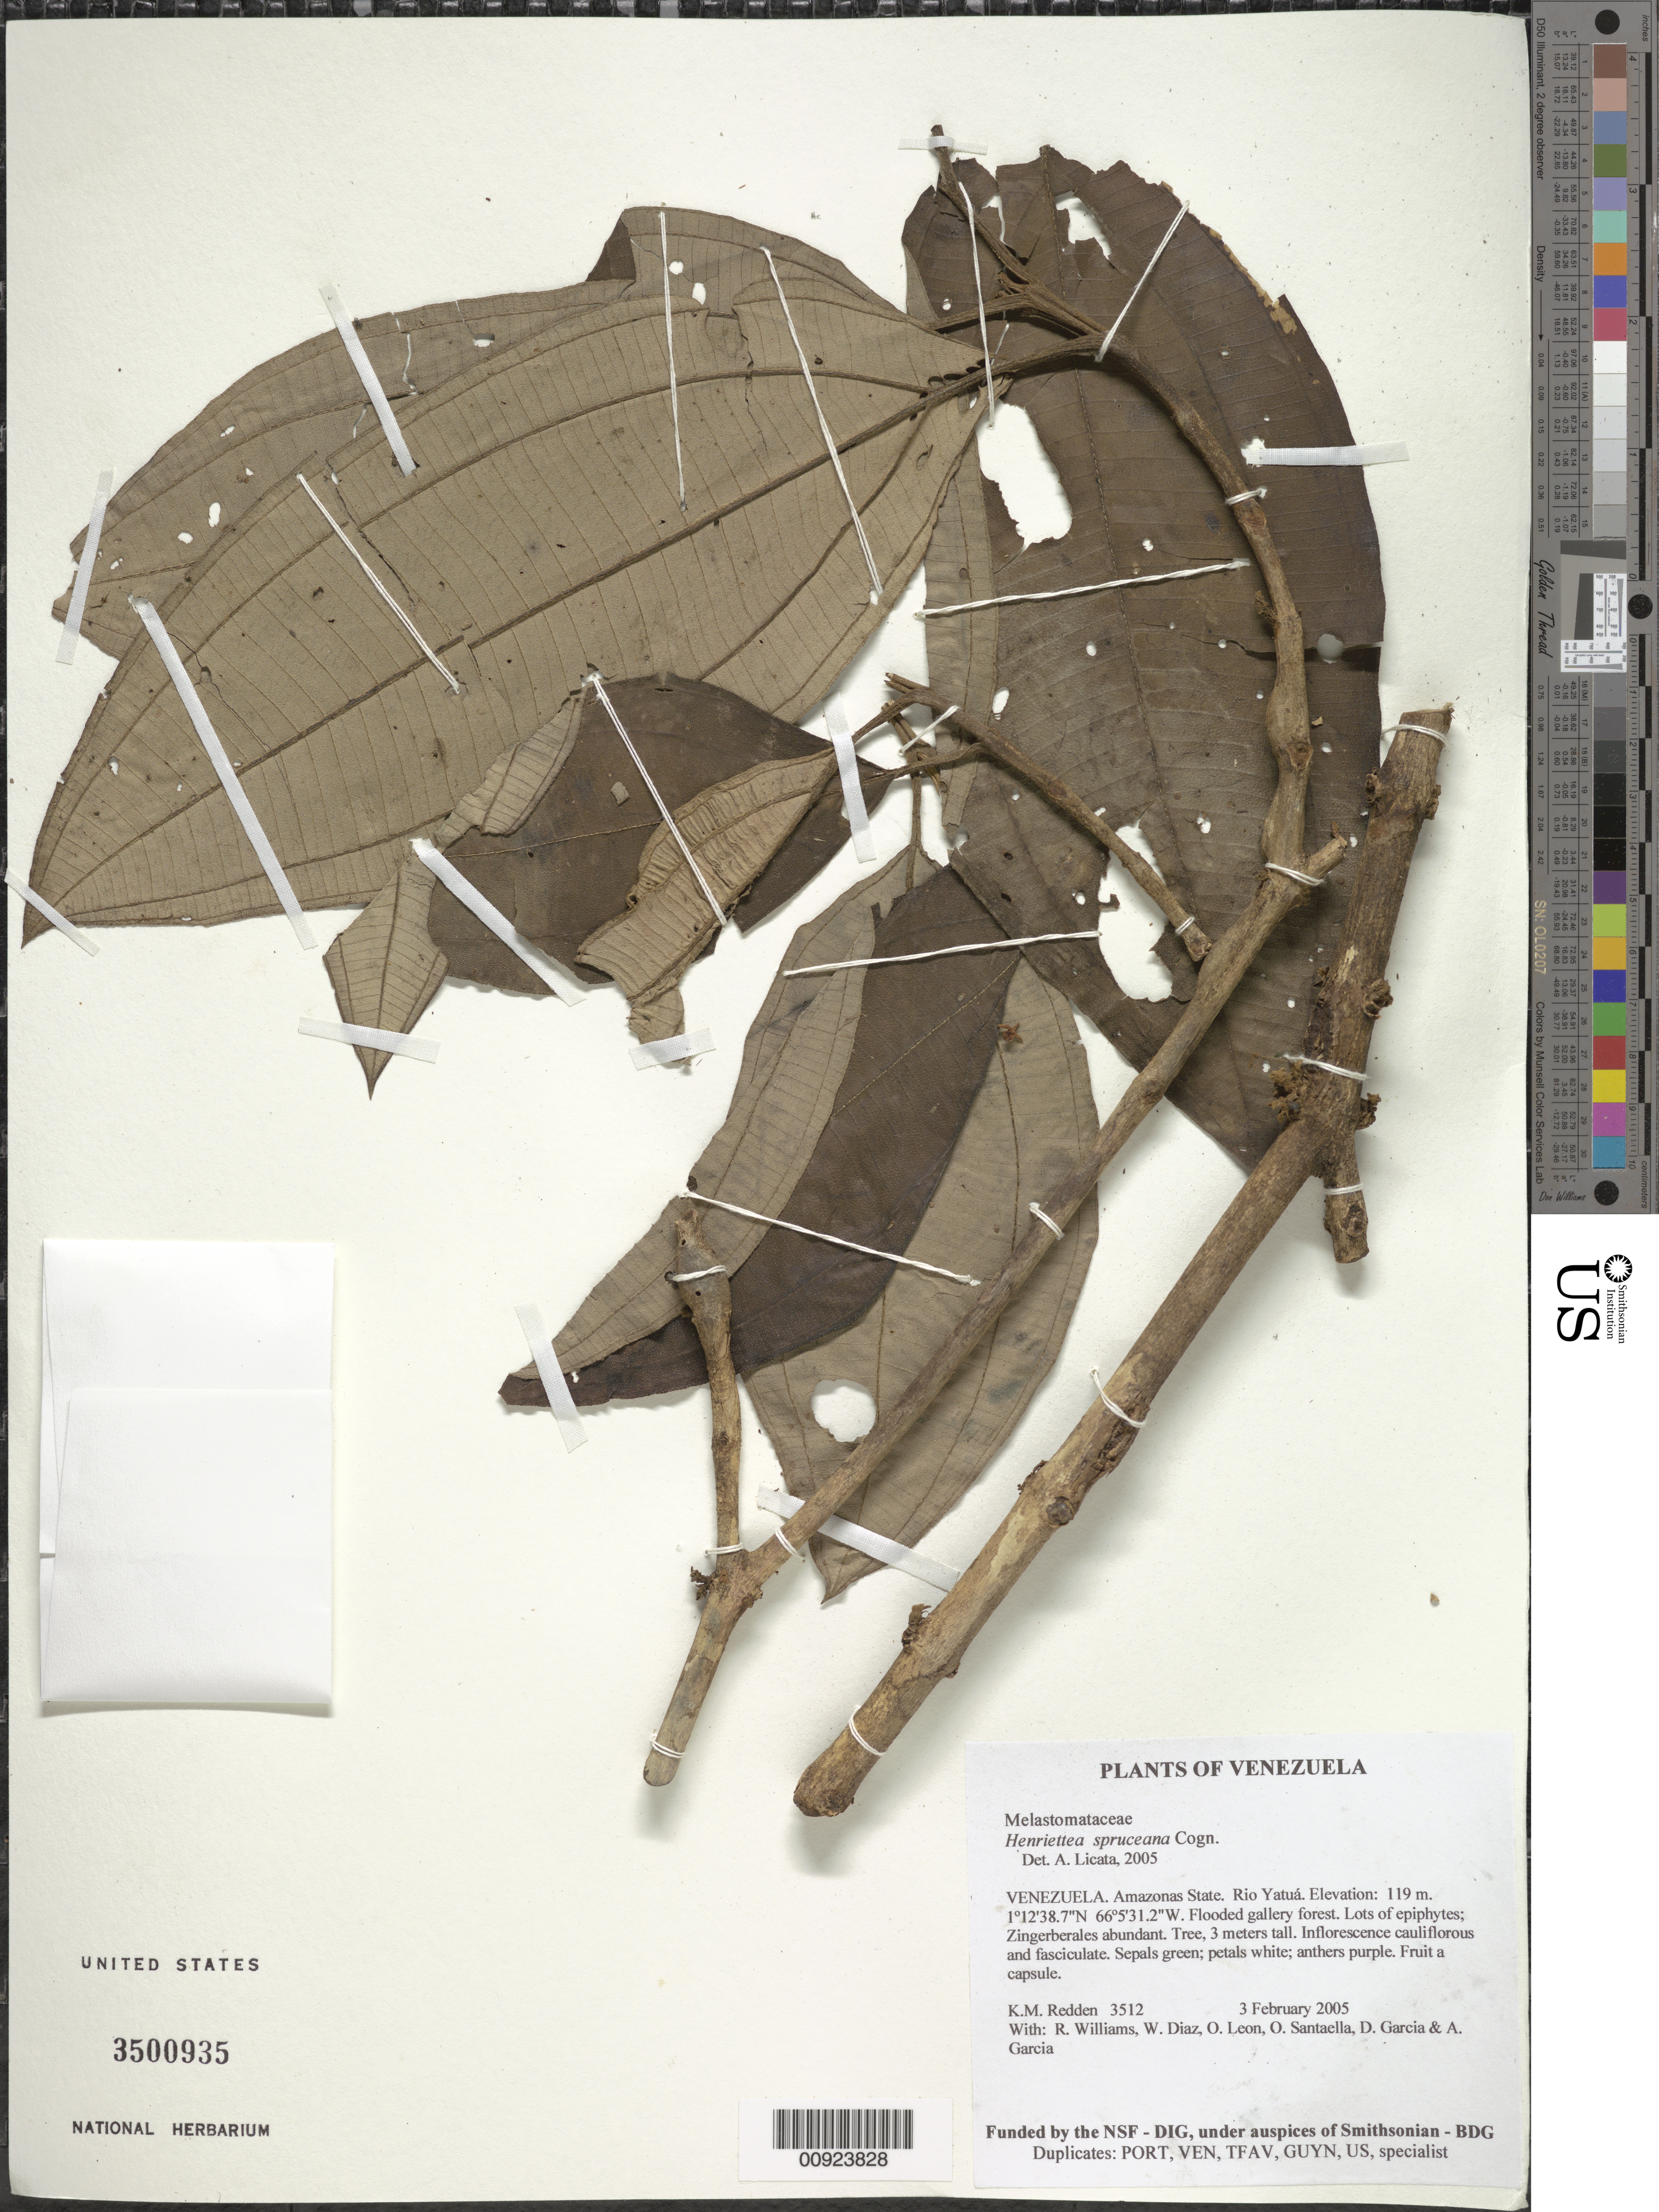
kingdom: Plantae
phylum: Tracheophyta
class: Magnoliopsida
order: Myrtales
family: Melastomataceae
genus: Henriettea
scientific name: Henriettea spruceana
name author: Cogn.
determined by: Licata, A., (PORT), Univ. Nac. Exp. de los Llanos Ezequiel Zamora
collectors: K. M. Redden, R. Williams, W. Díaz P., O. León, O. Santaella, D. Garcia & A. Garcia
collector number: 3512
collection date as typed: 3 February 2005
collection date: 2005-02-03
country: Venezuela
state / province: Amazonas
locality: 15 - Rio Yatuá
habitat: Flooded gallery forest. Lots of epiphytes; Zingerberales abundant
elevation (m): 119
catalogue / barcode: US 3500935